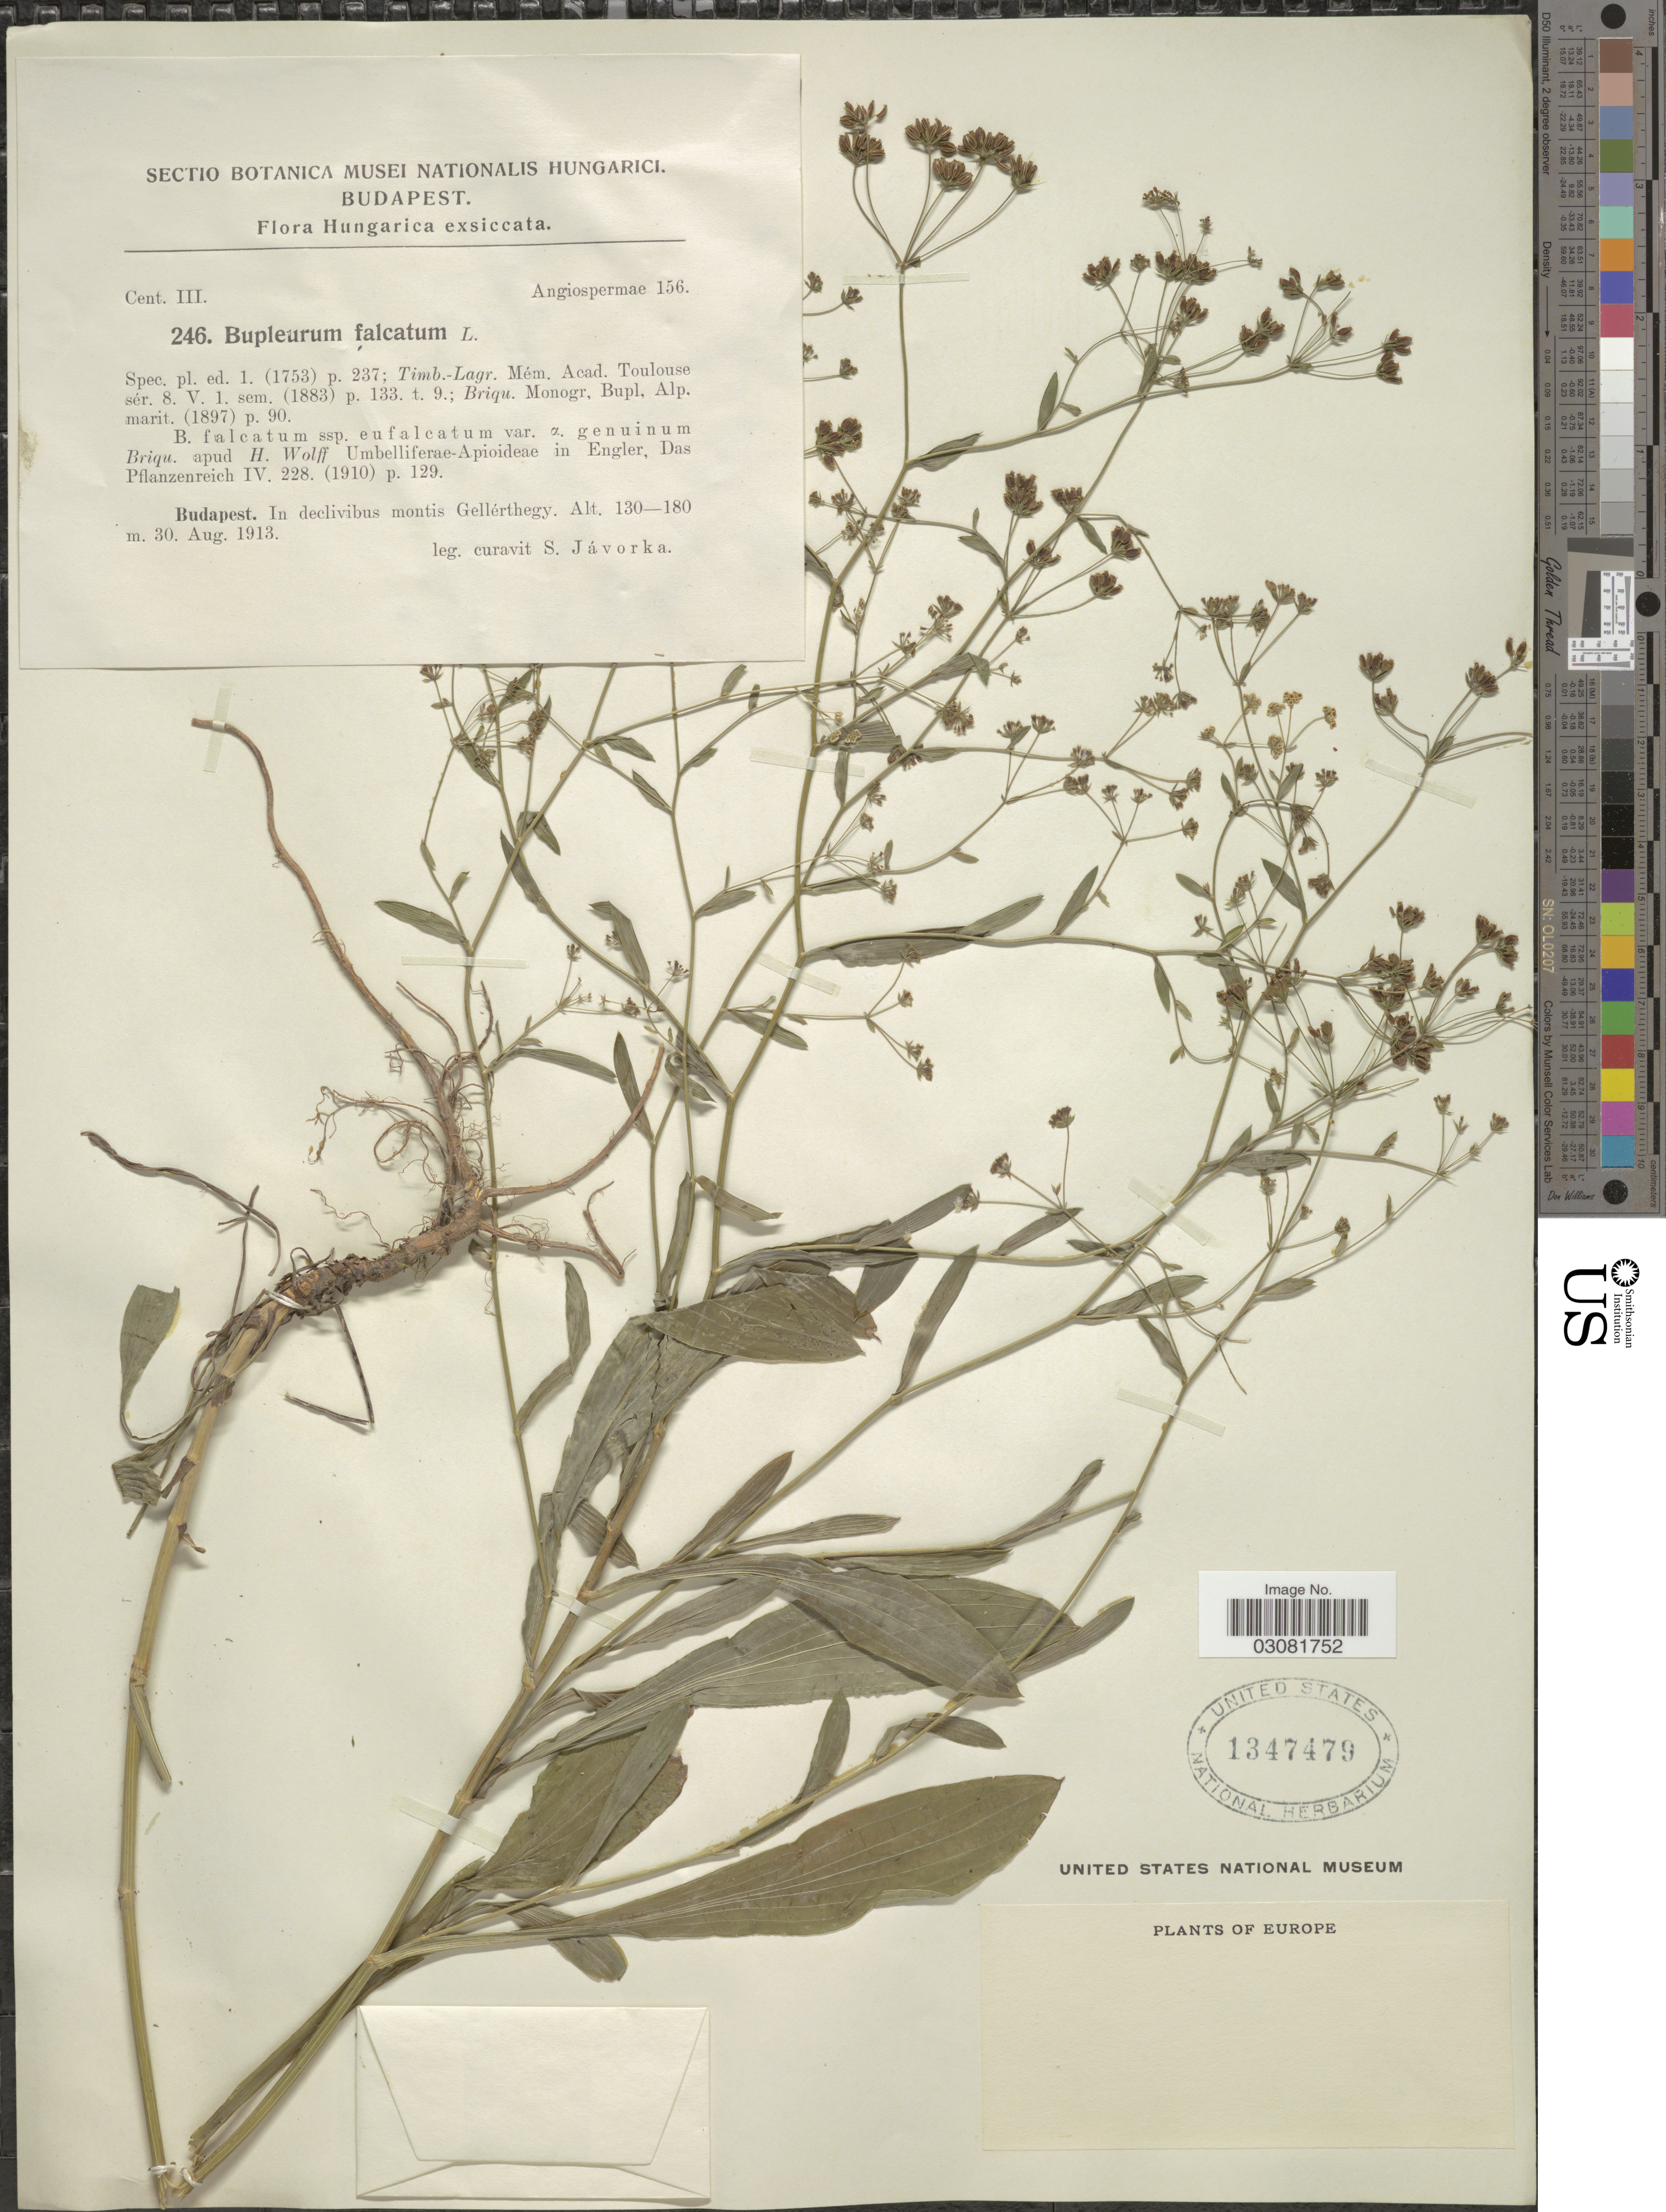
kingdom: Plantae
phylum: Tracheophyta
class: Magnoliopsida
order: Apiales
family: Apiaceae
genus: Bupleurum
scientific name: Bupleurum falcatum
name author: L.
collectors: S. Javorka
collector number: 246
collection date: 1913-08-30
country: Hungary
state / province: Budapest, Capital District of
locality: Budapest. In declivibus montis Gellérthegy.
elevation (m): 130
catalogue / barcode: US 1347479